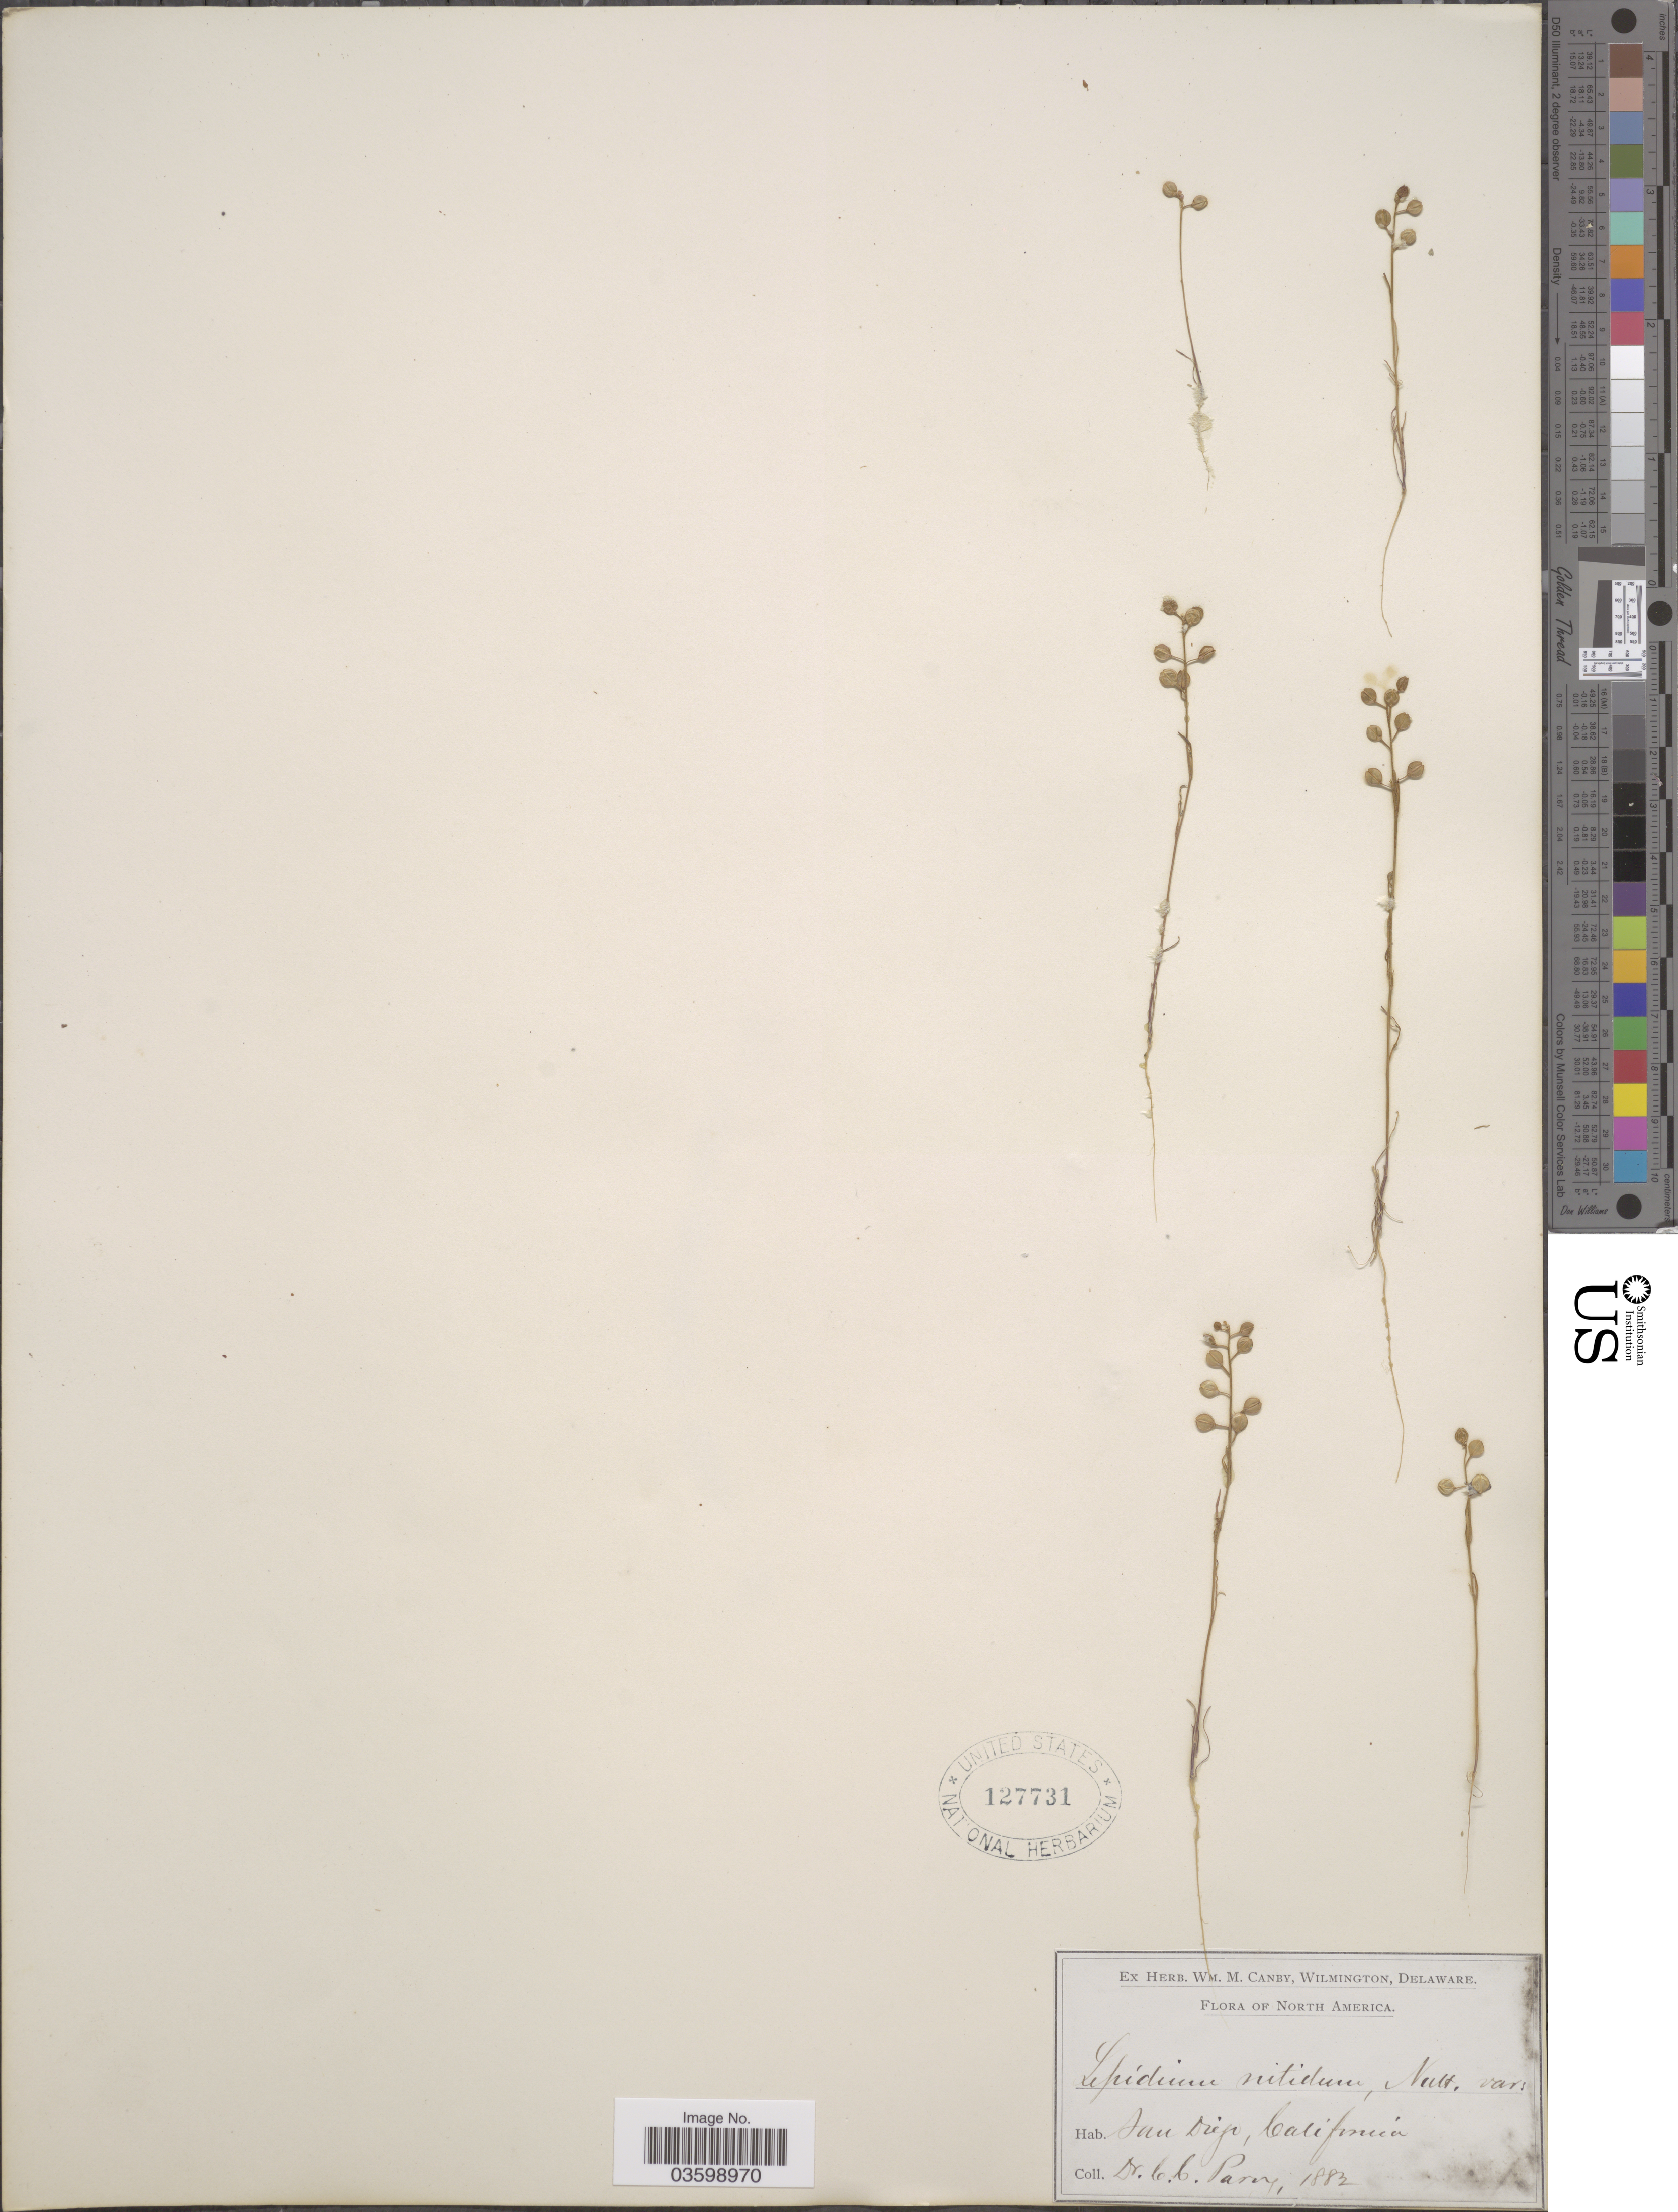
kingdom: Plantae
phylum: Tracheophyta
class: Magnoliopsida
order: Brassicales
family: Brassicaceae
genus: Lepidium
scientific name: Lepidium nitidum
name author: Nutt.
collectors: C. C. Parry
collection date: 1882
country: United States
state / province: California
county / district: San Diego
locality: San Diego.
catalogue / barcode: US 127731